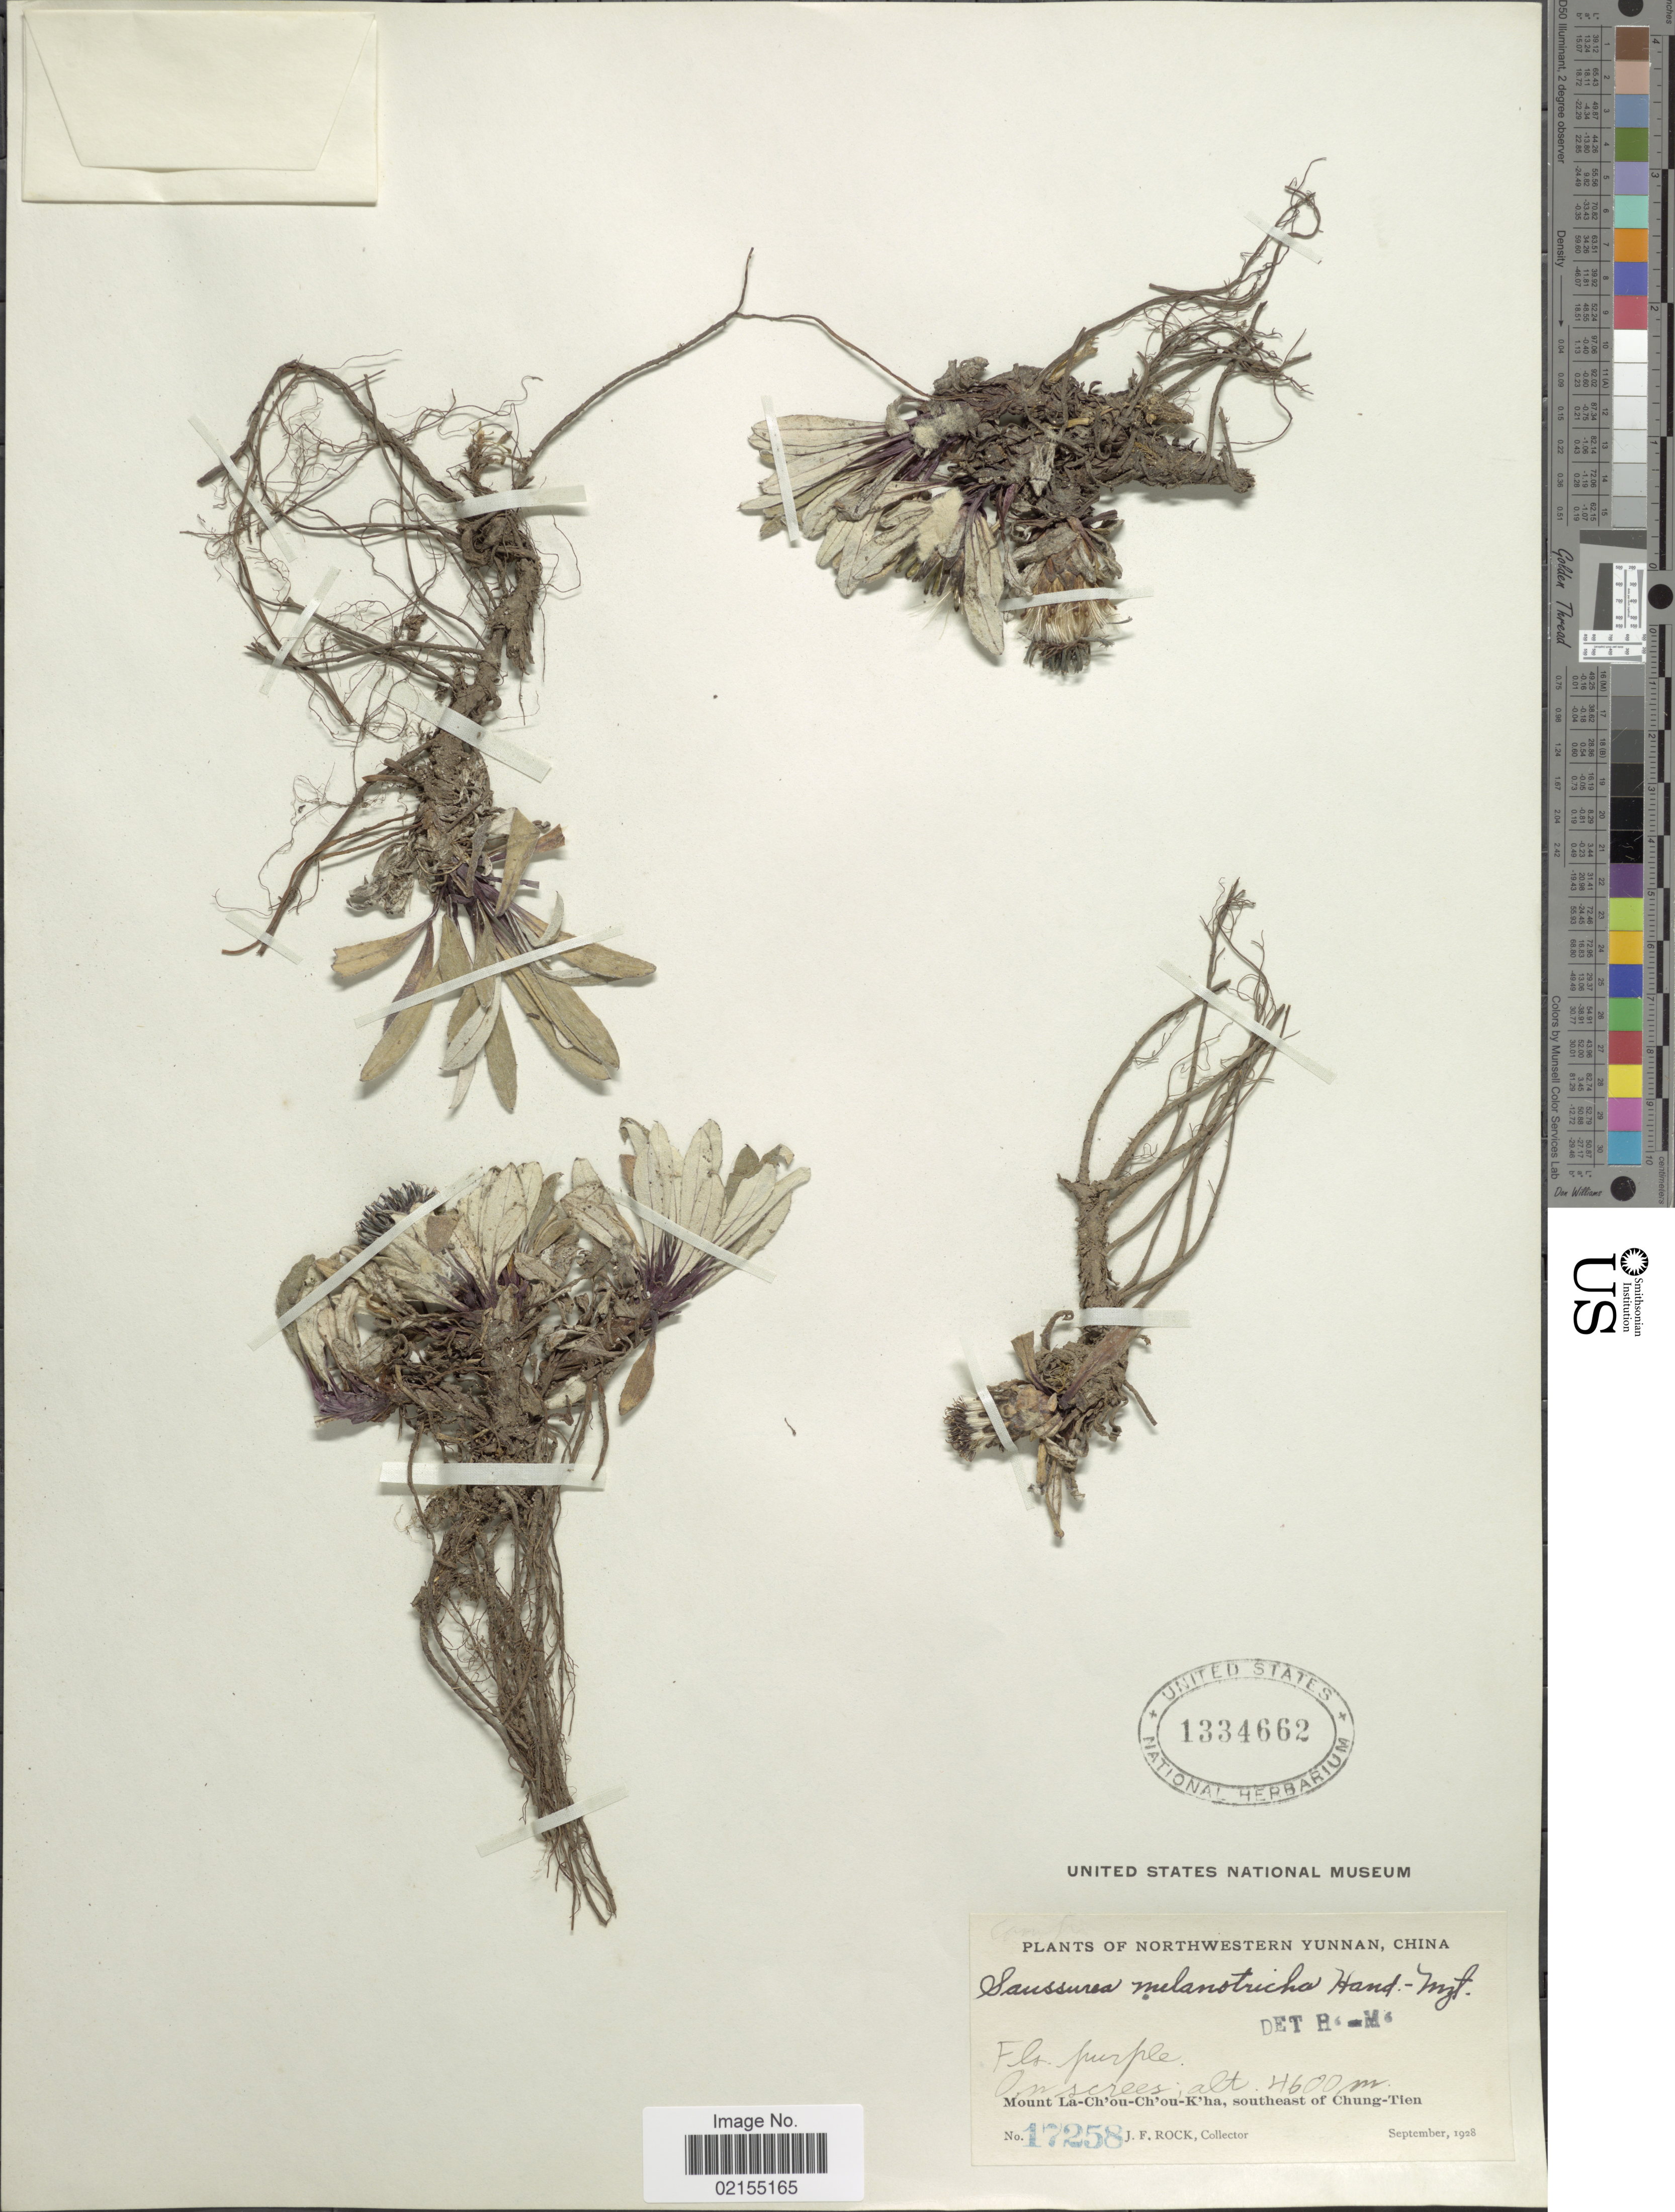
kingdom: Plantae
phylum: Tracheophyta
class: Magnoliopsida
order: Asterales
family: Asteraceae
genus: Saussurea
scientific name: Saussurea melanotricha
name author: Hand.-Mazz.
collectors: J. Rock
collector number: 17258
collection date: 1928-09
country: China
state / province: Yunnan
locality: Northwestern Yunnan, China, Mount La-Ch' ou-Ch' ou-K' ha, southeast of Chung-Tien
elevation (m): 4600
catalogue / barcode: US 1334662